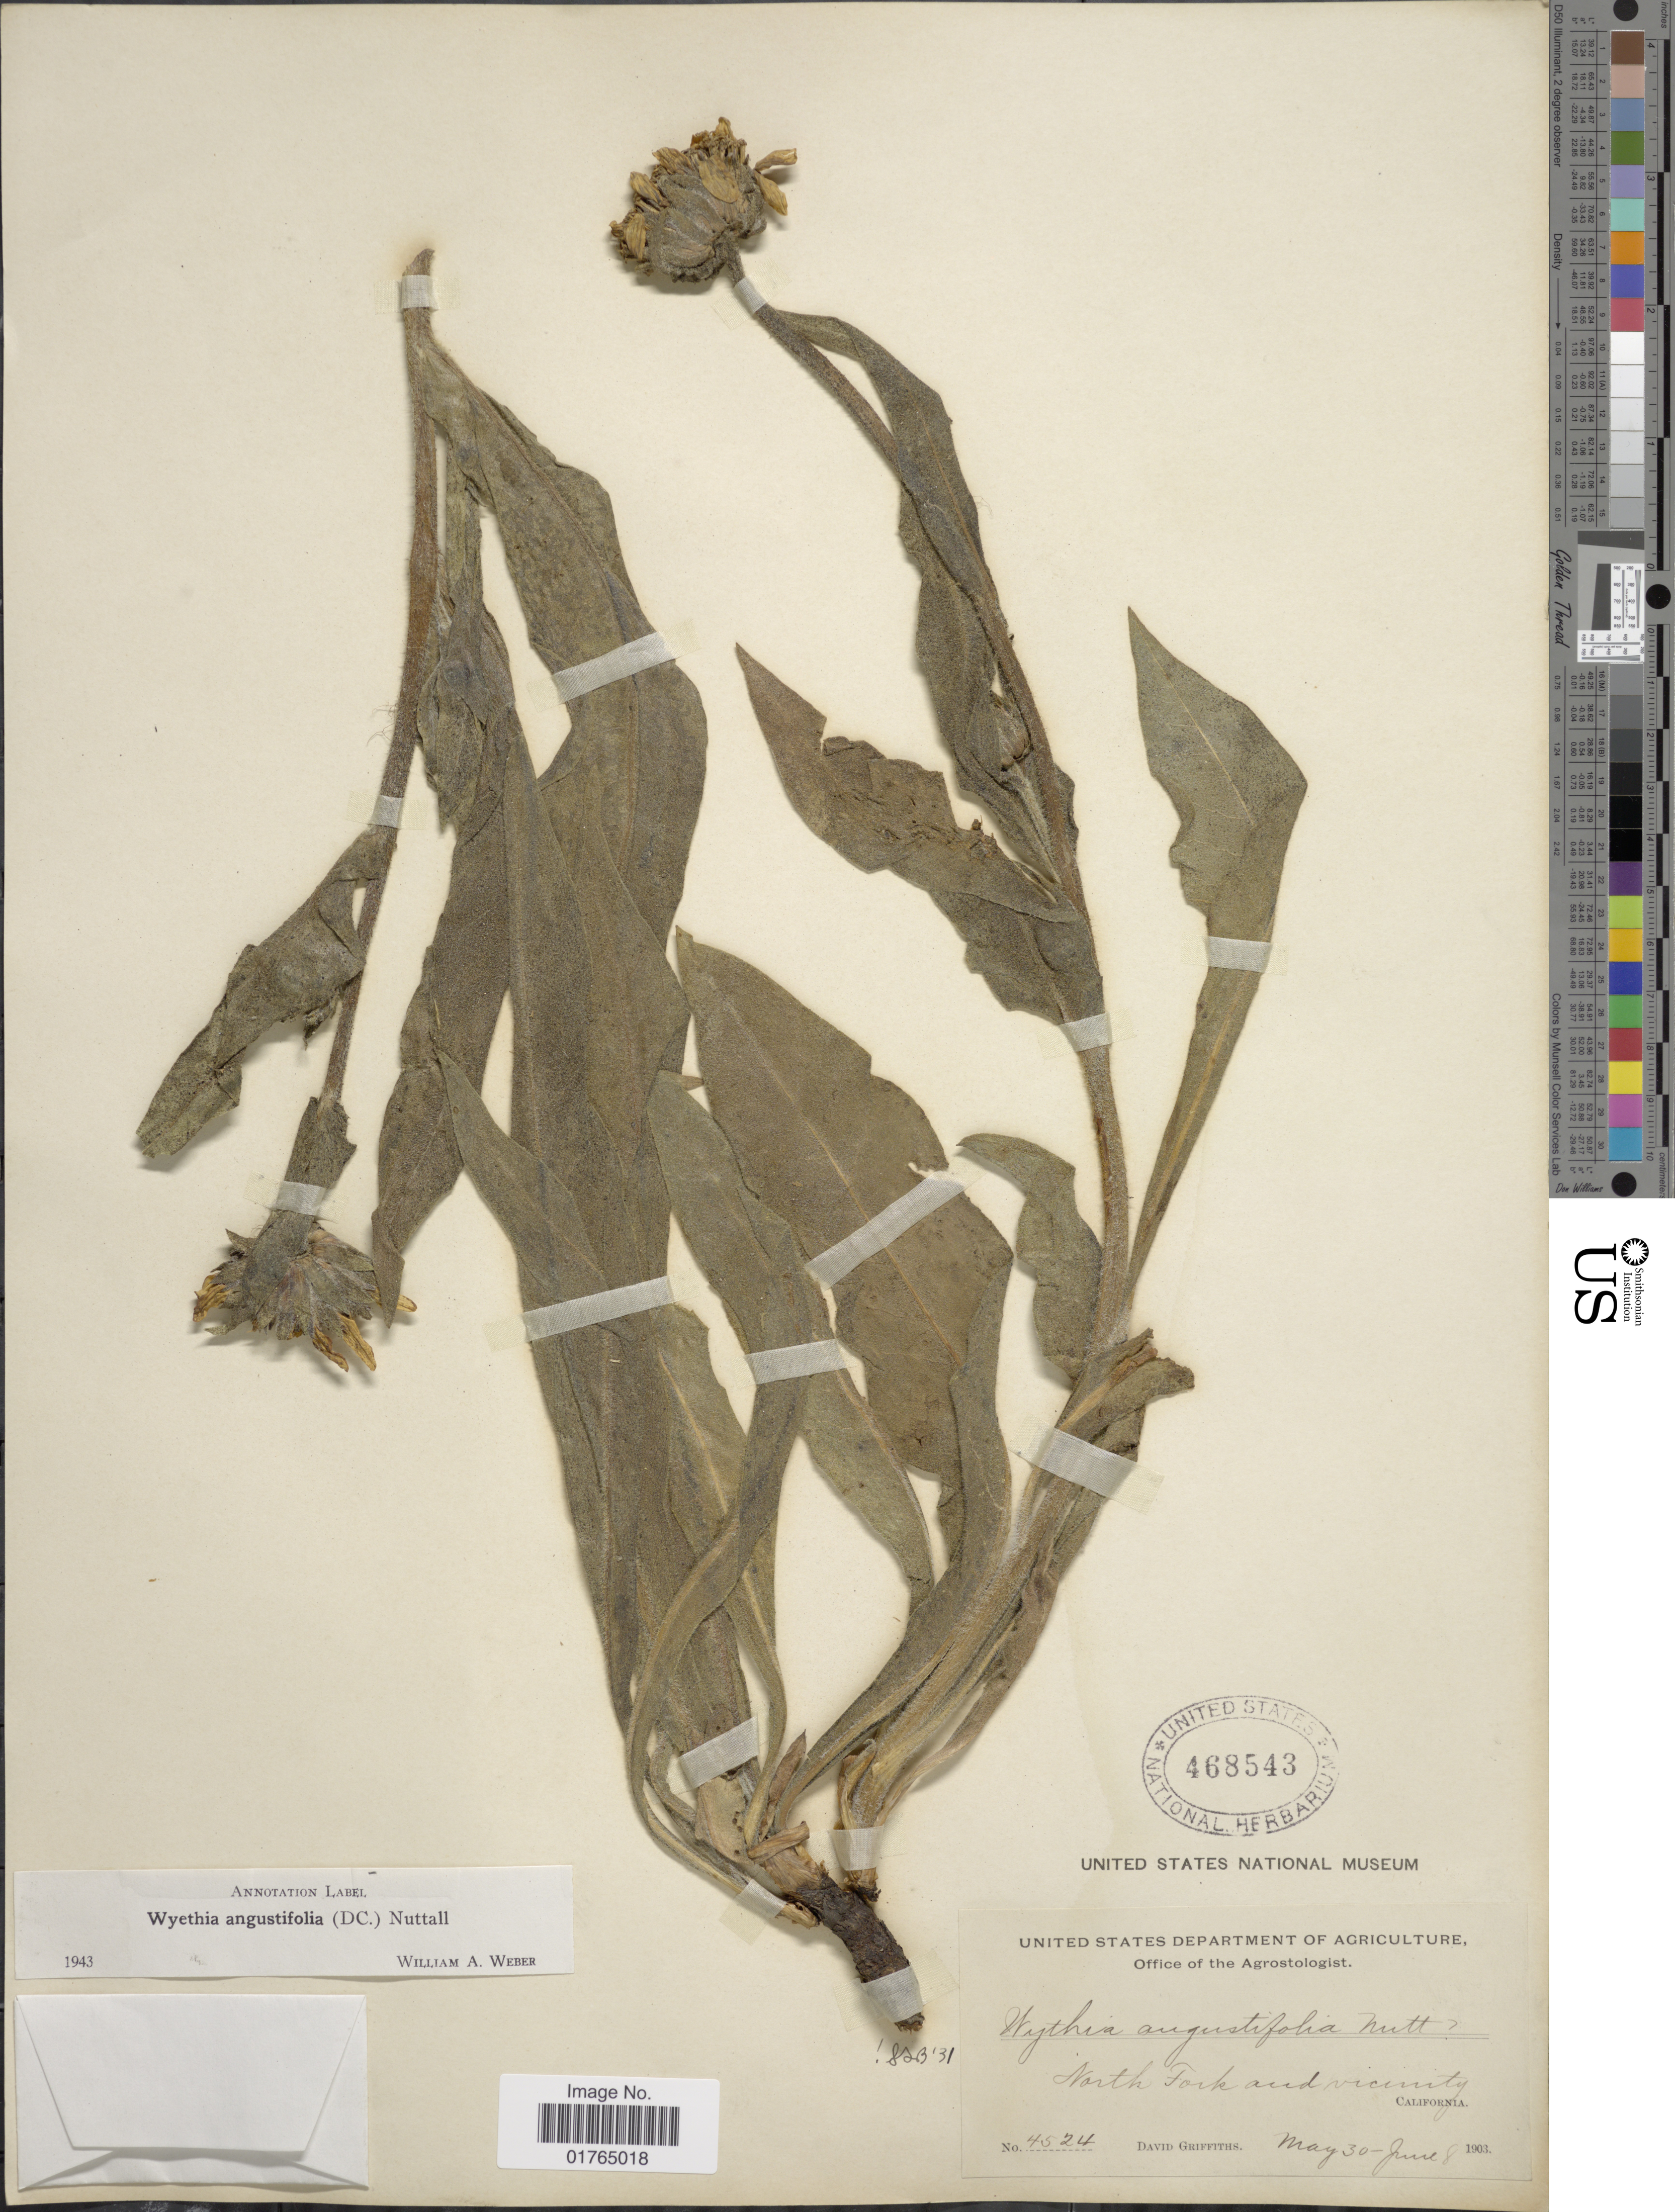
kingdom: Plantae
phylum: Tracheophyta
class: Magnoliopsida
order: Asterales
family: Asteraceae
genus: Wyethia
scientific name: Wyethia angustifolia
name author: (DC.) Nutt.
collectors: D. Griffiths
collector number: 4524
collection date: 1903-05-30/1903-06-08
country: United States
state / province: California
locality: North Fork and vicinity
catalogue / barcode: US 468543